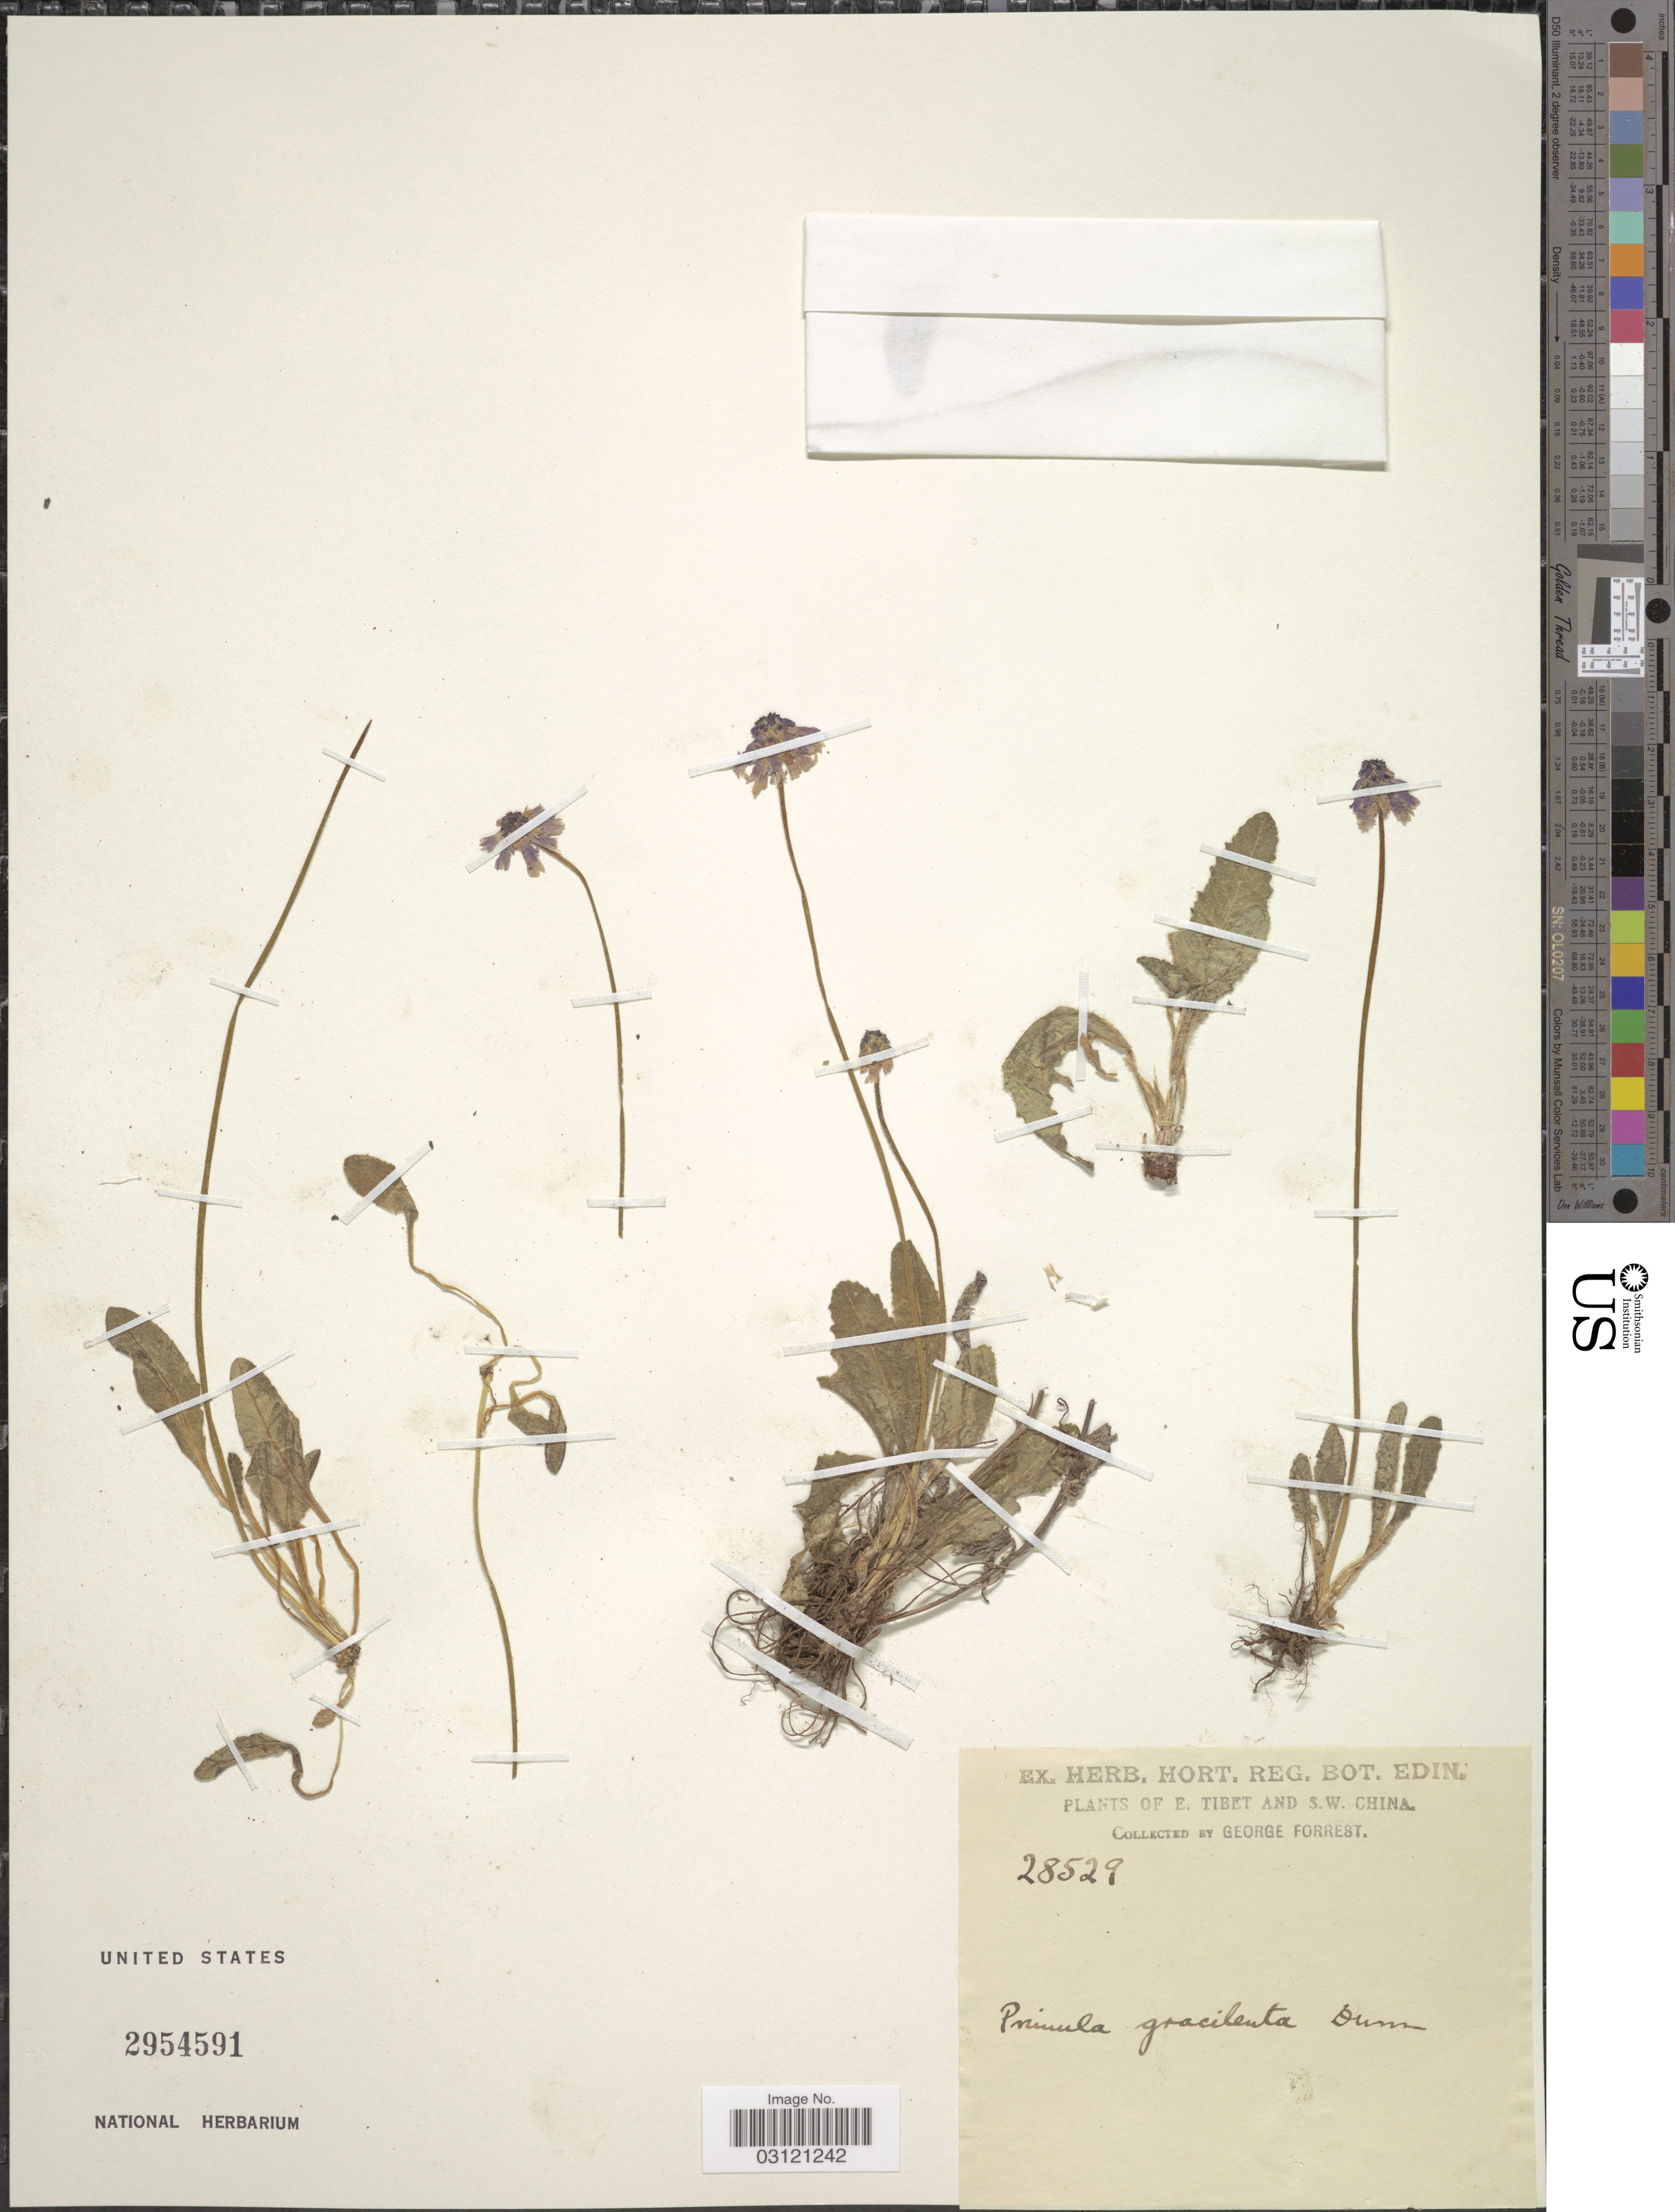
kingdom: Plantae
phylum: Tracheophyta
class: Magnoliopsida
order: Ericales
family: Primulaceae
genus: Primula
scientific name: Primula gracilenta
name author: Dunn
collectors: G. Forrest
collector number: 28529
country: China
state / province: Xizang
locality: E. Tibet and S.W. China.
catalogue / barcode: US 2954591